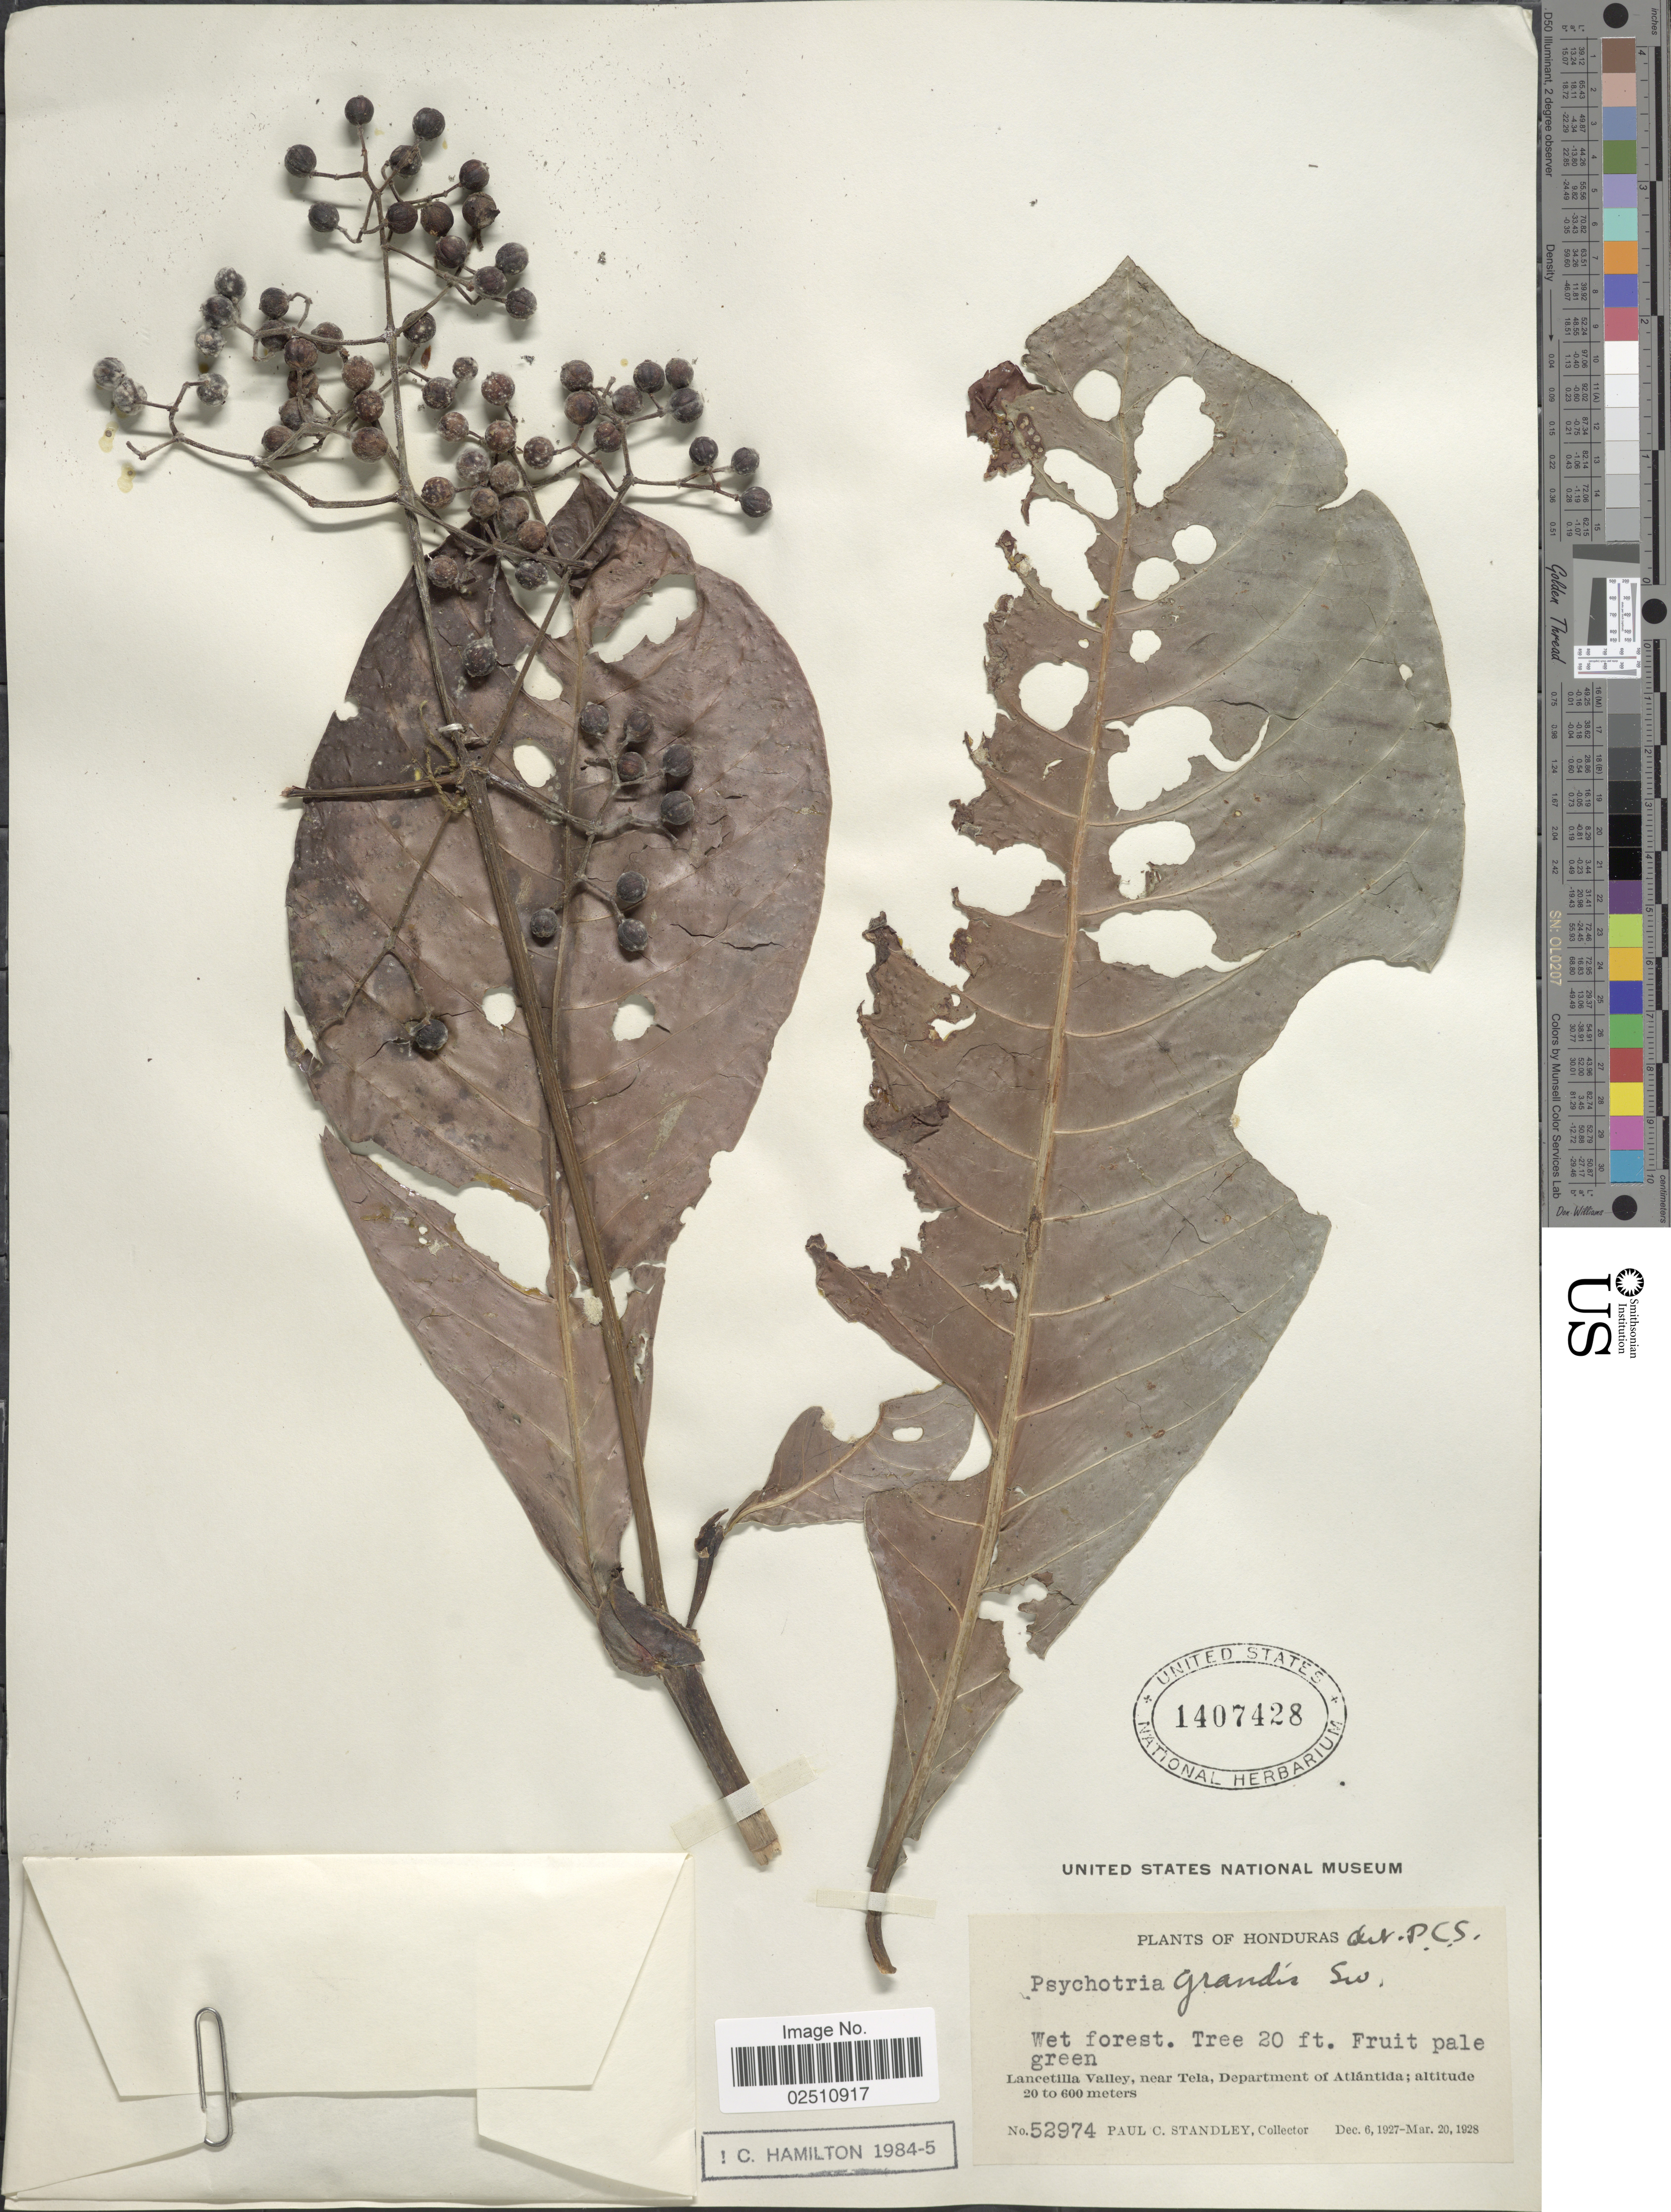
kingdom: Plantae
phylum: Tracheophyta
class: Magnoliopsida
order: Gentianales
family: Rubiaceae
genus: Psychotria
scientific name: Psychotria grandis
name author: Sw.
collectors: P. C. Standley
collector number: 52974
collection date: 1927-12-06/1928-03-20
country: Honduras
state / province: Atlántida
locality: Lancetilla Valley, near Tela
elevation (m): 20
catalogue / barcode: US 1407428